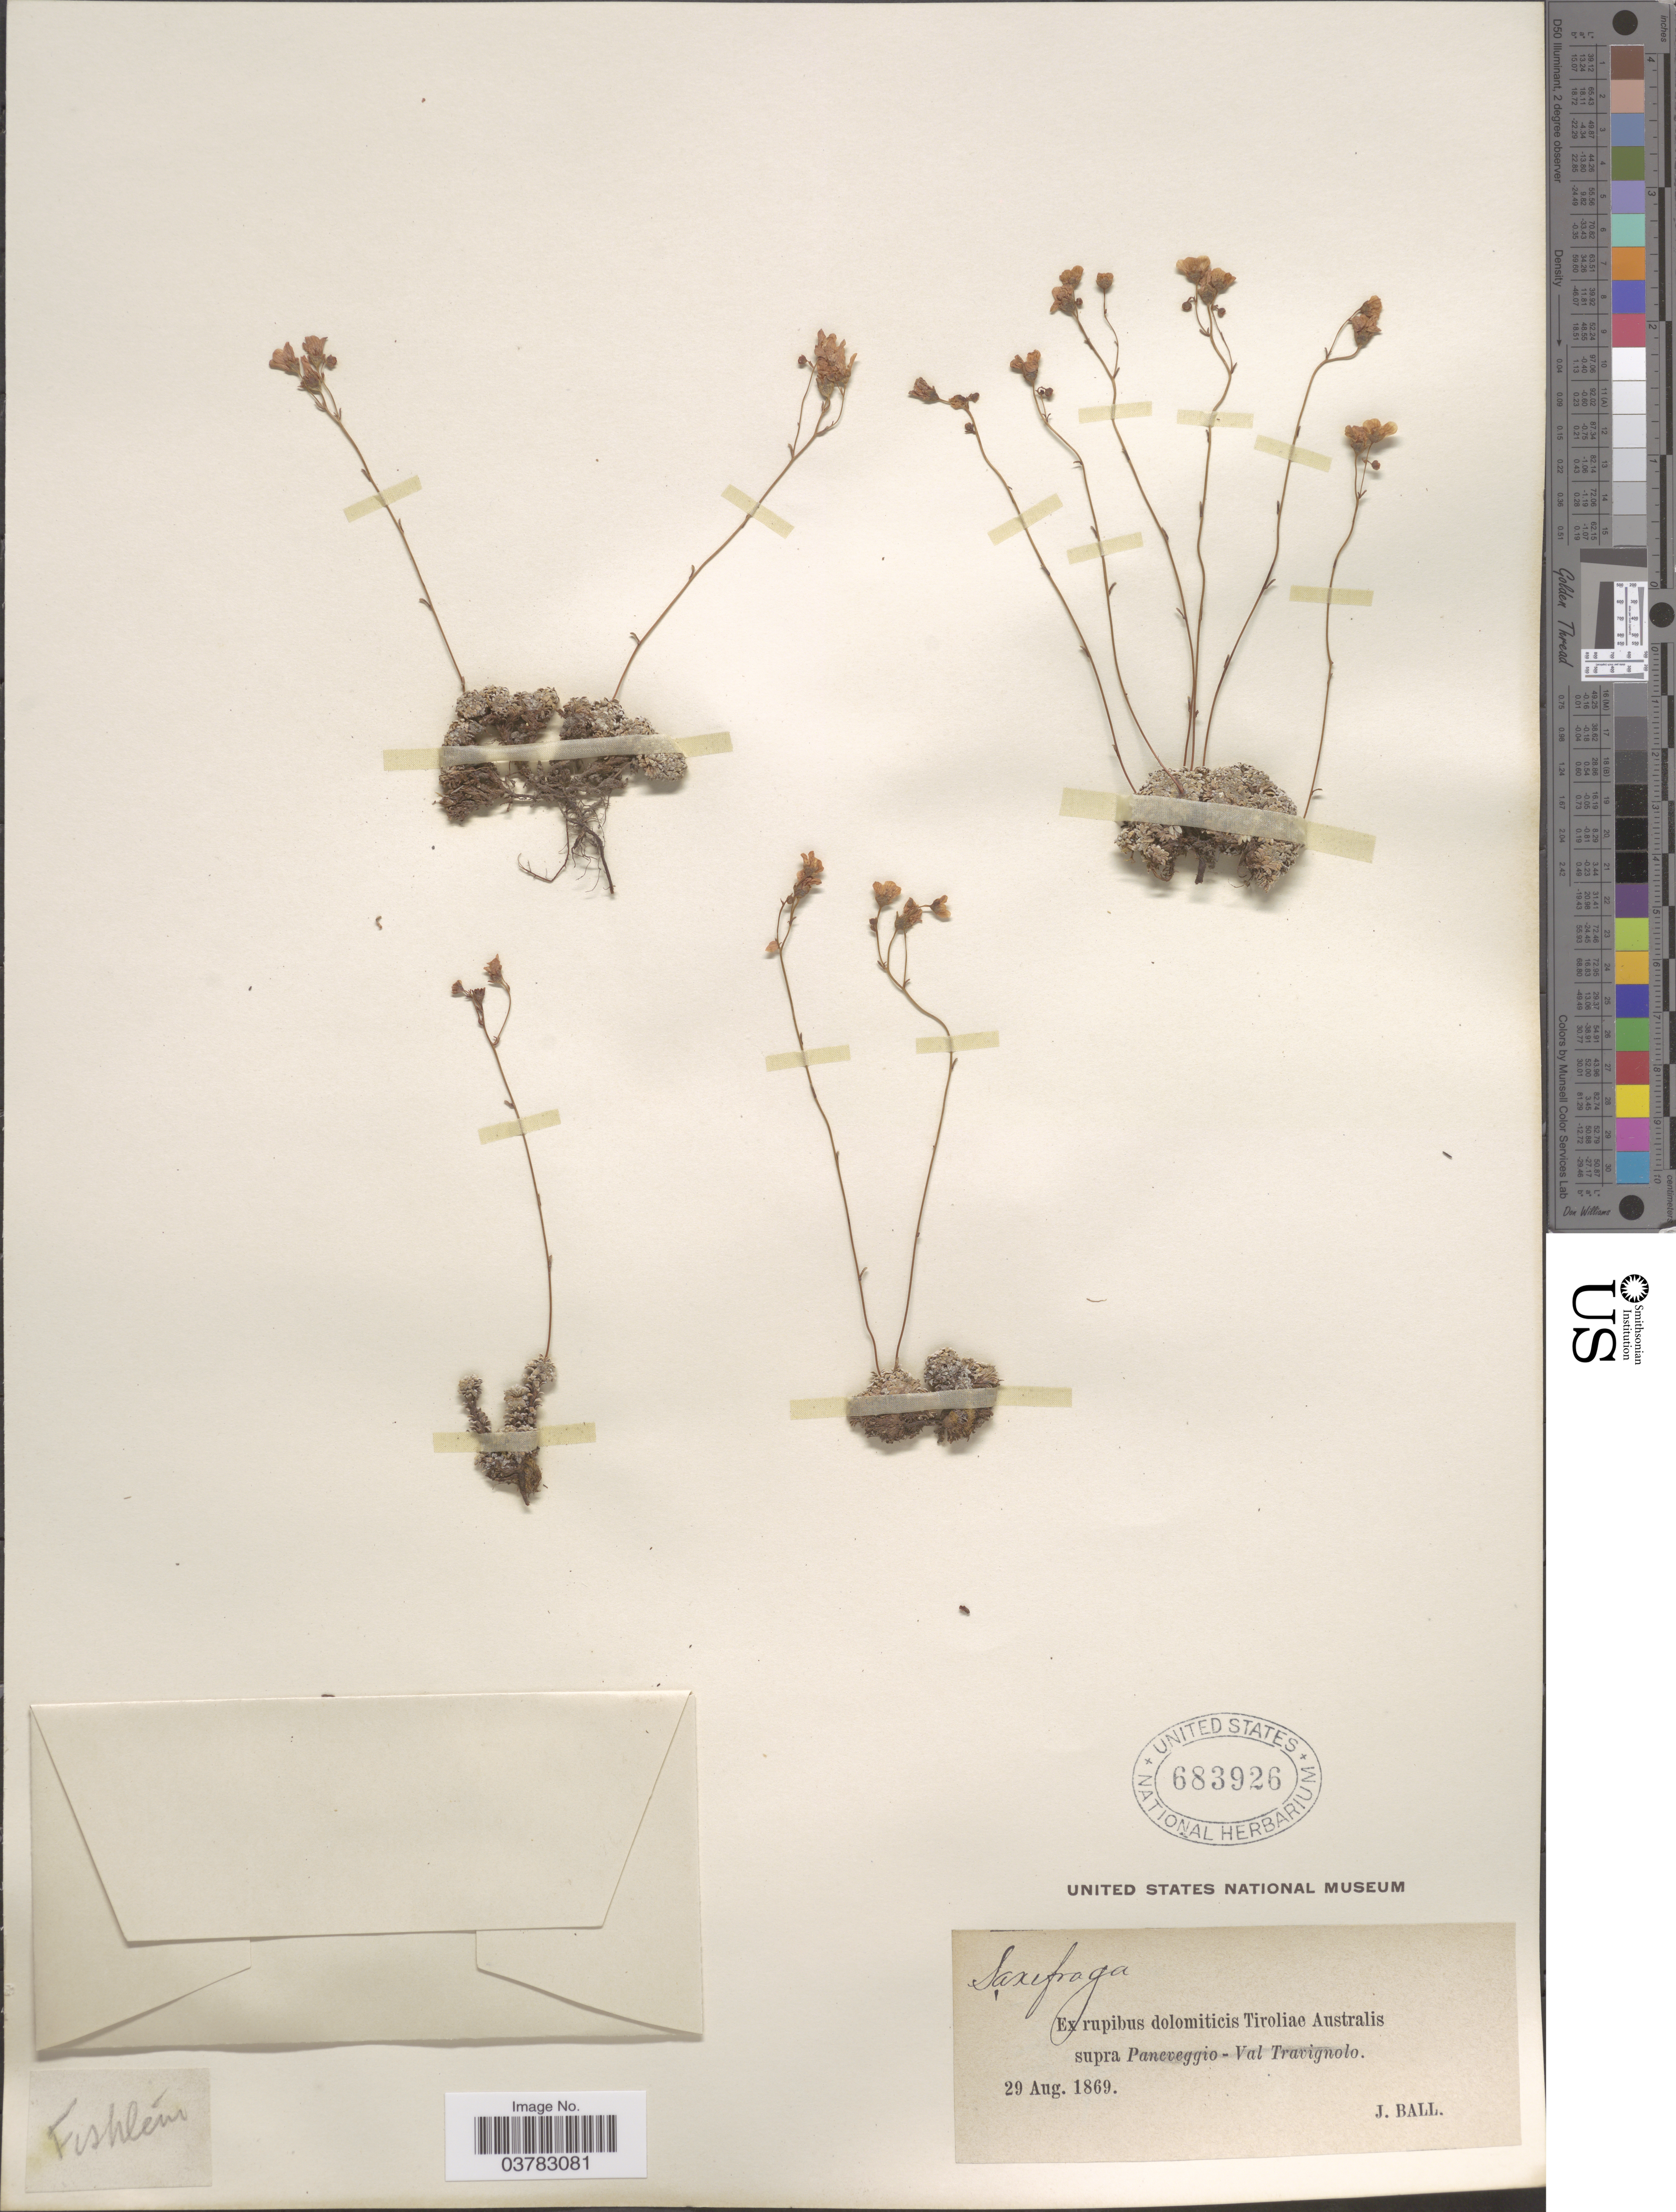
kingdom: Plantae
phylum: Tracheophyta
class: Magnoliopsida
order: Saxifragales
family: Saxifragaceae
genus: Saxifraga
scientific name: Saxifraga sp.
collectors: J. Ball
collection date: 1869-08-29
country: Italy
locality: Ex rupibus dolomiticis Tiroliae Australis supra.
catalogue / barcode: US 683926